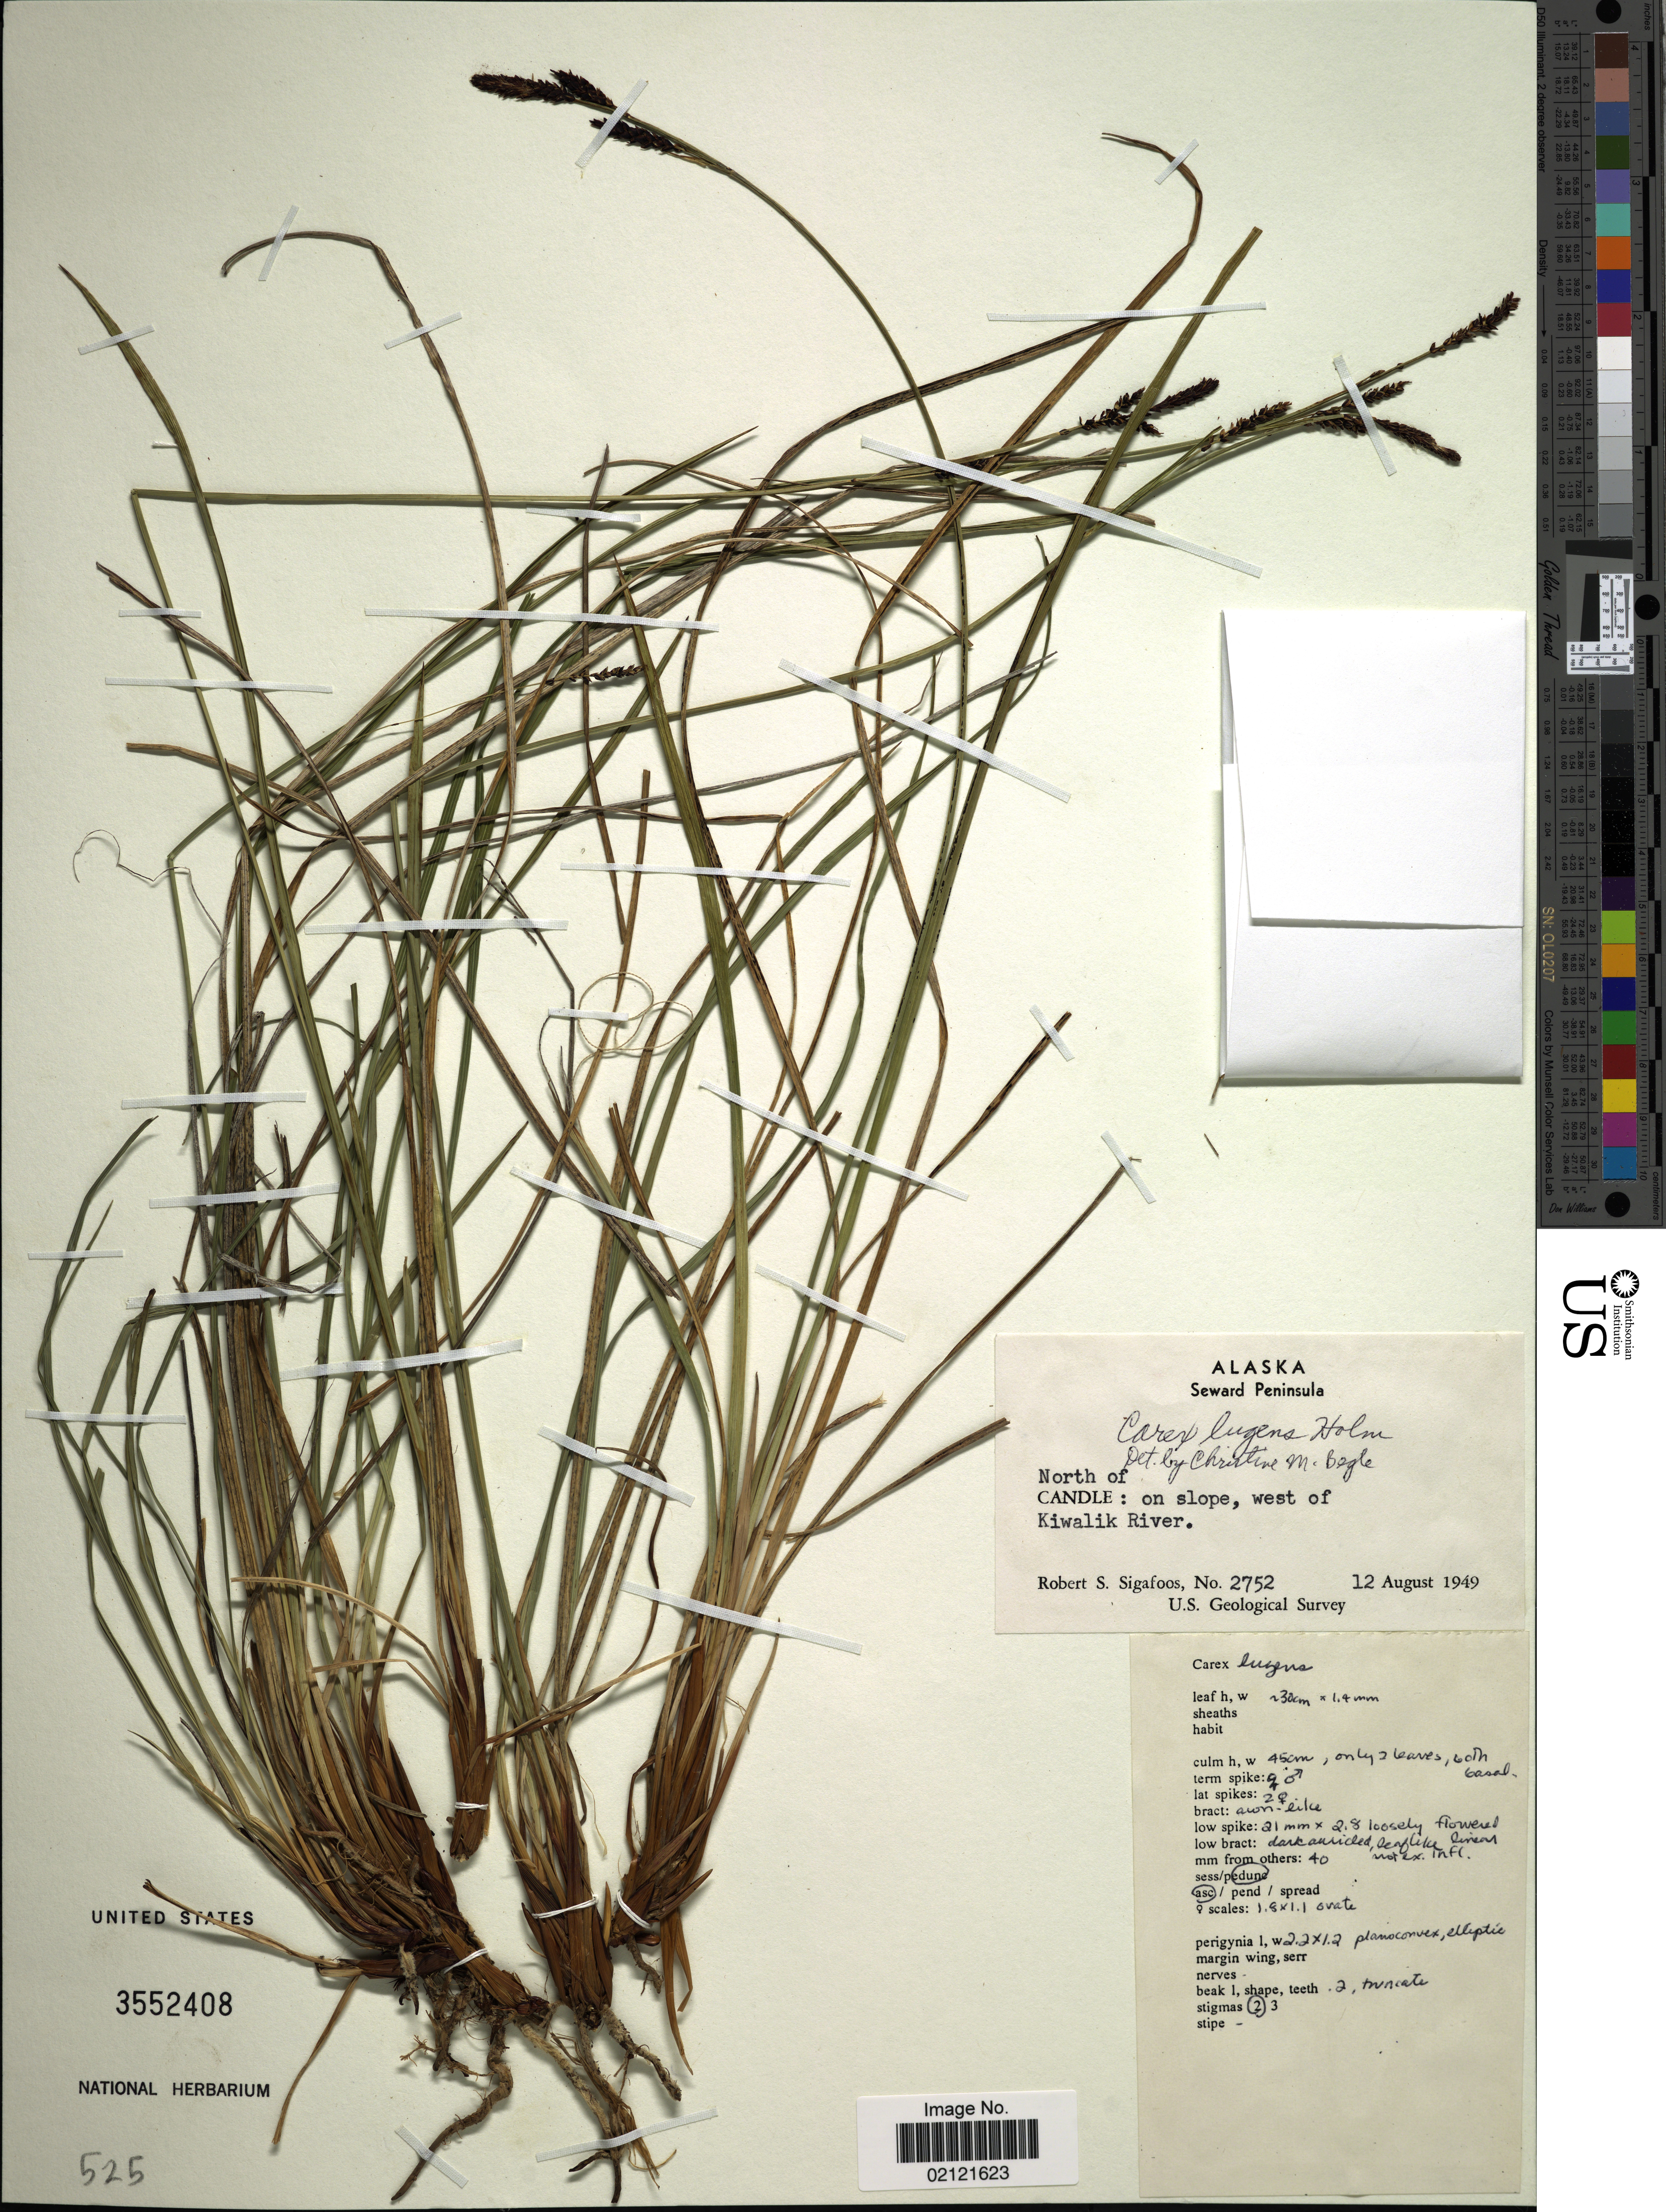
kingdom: Plantae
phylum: Tracheophyta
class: Liliopsida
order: Poales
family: Cyperaceae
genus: Carex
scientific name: Carex bigelowii subsp. lugens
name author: (Holm) T.V. Egorova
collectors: R. Sigafoos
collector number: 2752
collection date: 1949-08-12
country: United States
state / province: Alaska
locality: Seward Peninsula. North of Candle: on slope, west of Kiwalik River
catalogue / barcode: US 3552408